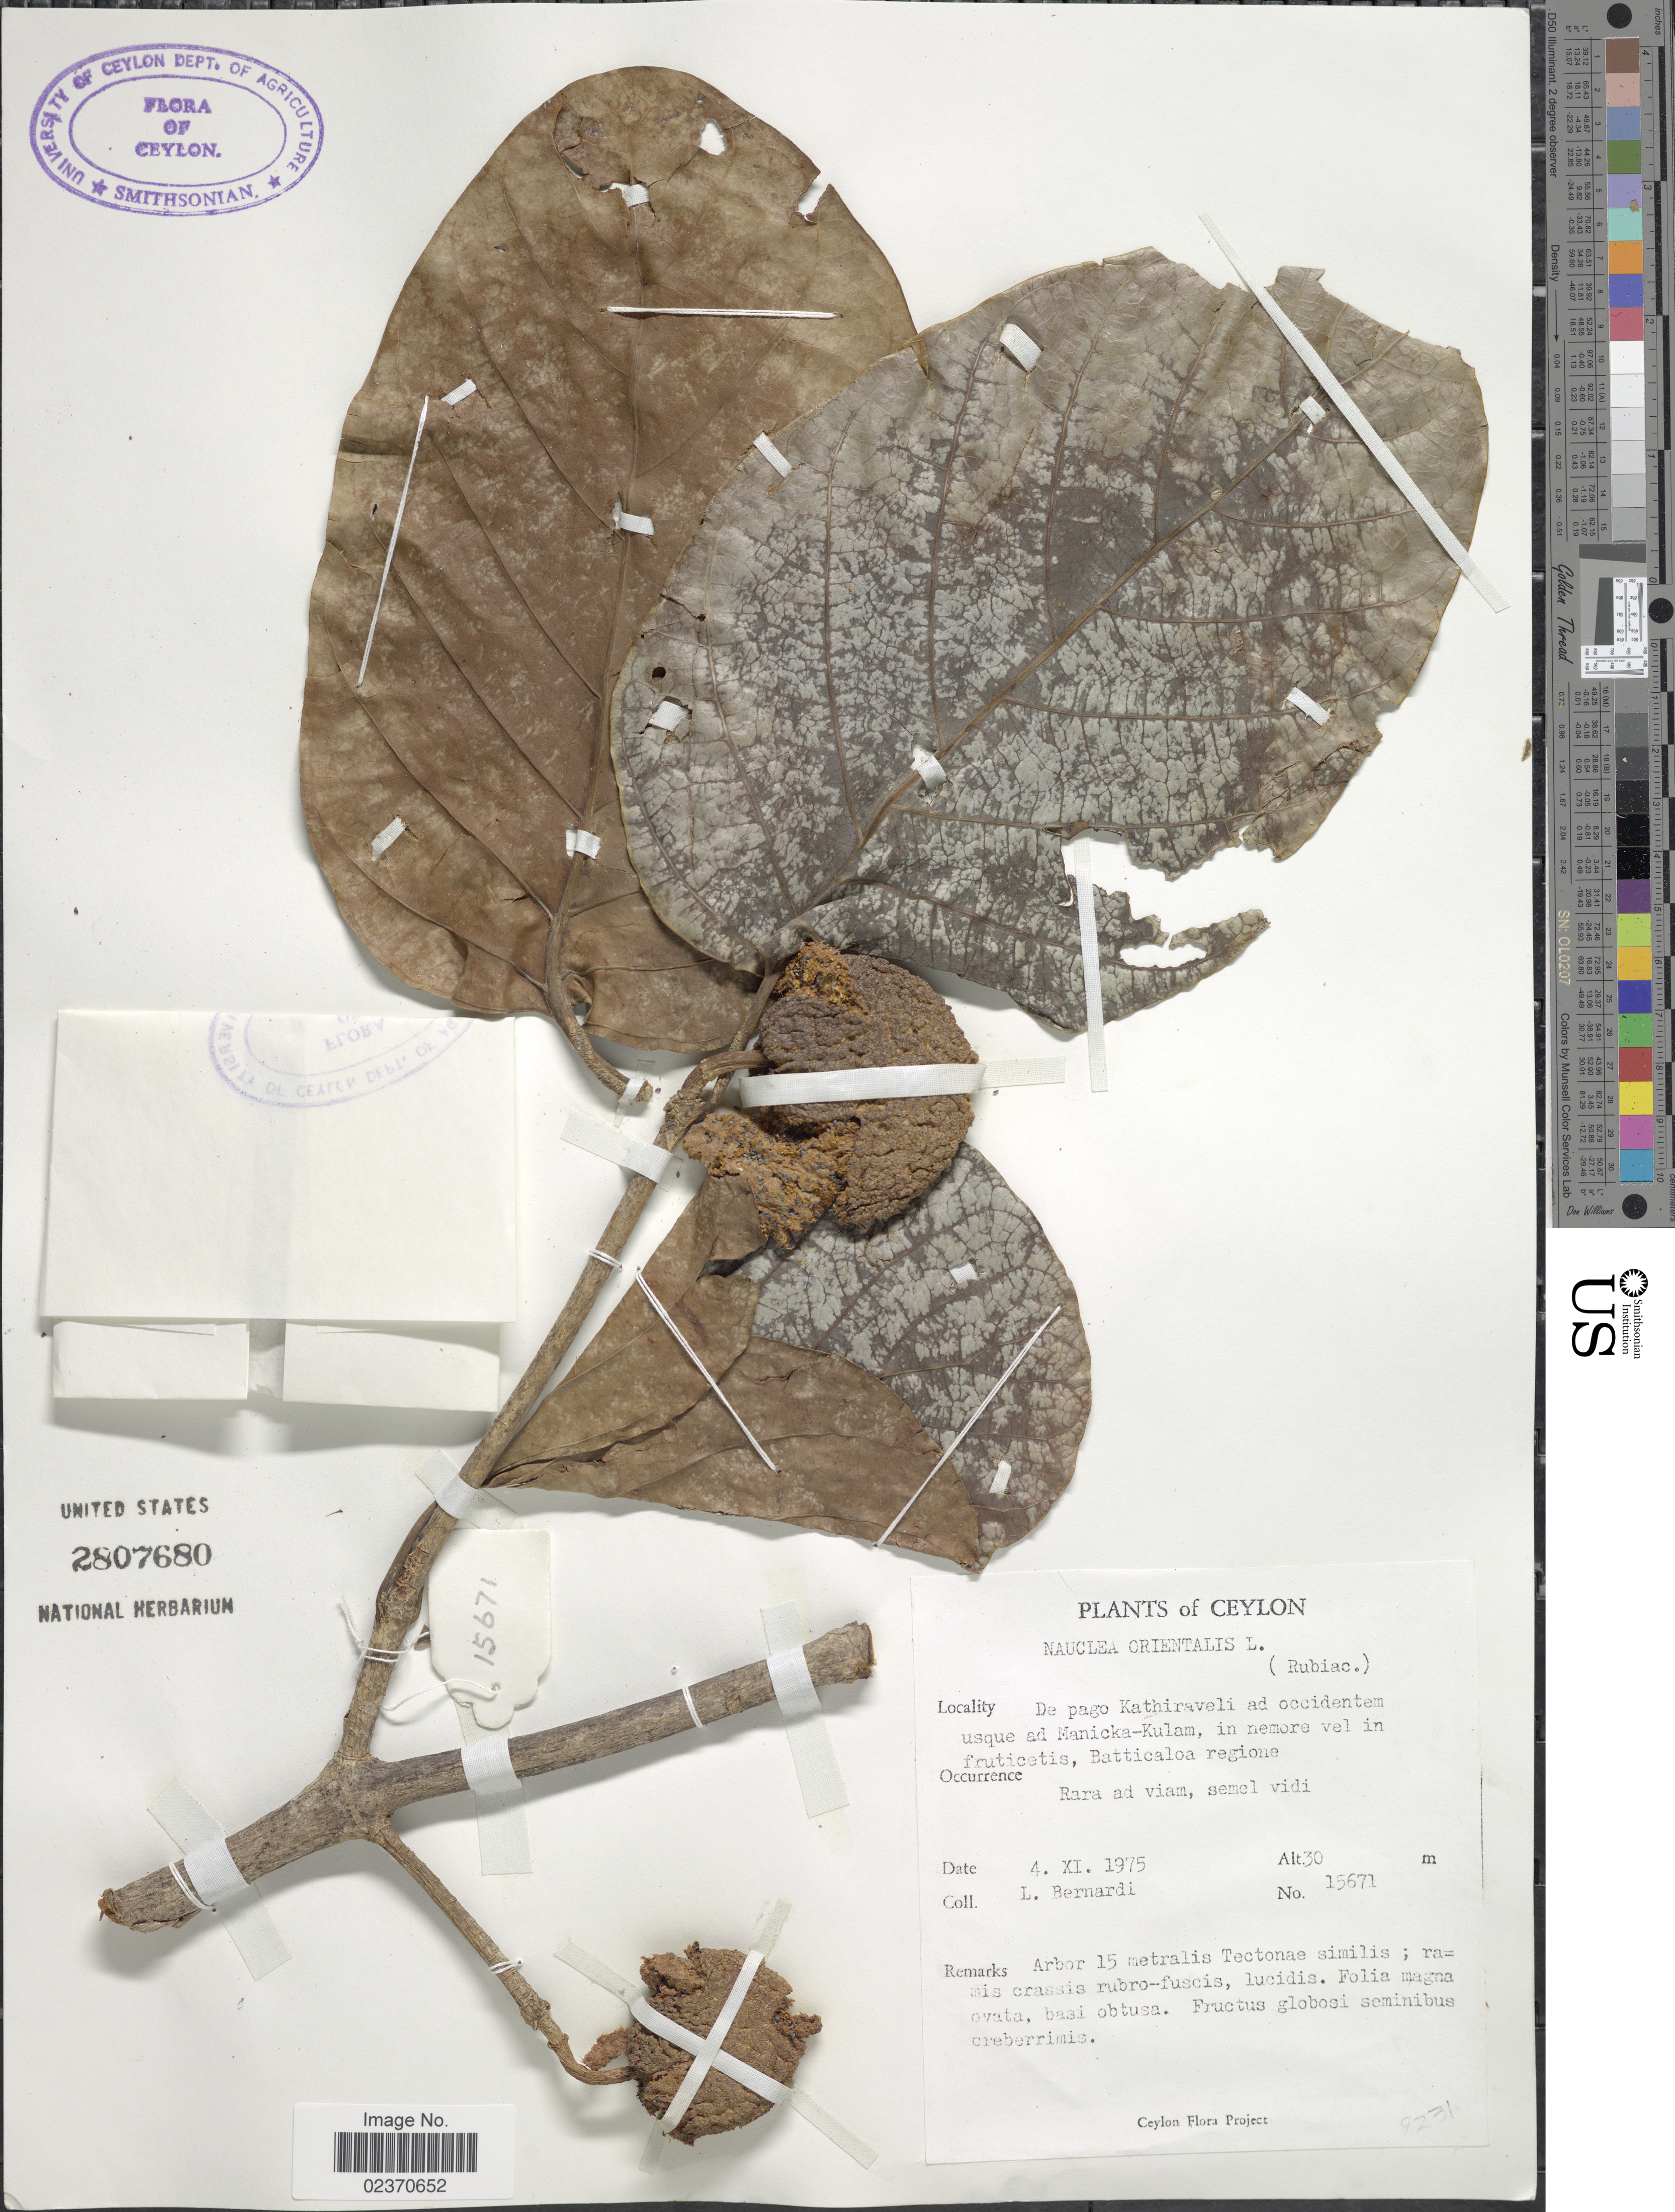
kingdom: Plantae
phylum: Tracheophyta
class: Magnoliopsida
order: Gentianales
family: Rubiaceae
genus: Nauclea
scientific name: Nauclea orientalis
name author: (L.) L.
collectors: L. Bernardi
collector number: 15671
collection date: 1975-06-04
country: Sri Lanka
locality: Ceylon, De pago Kathiraveli ad occidentem usque ad Manicka-Kulam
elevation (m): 30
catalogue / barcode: US 2807680